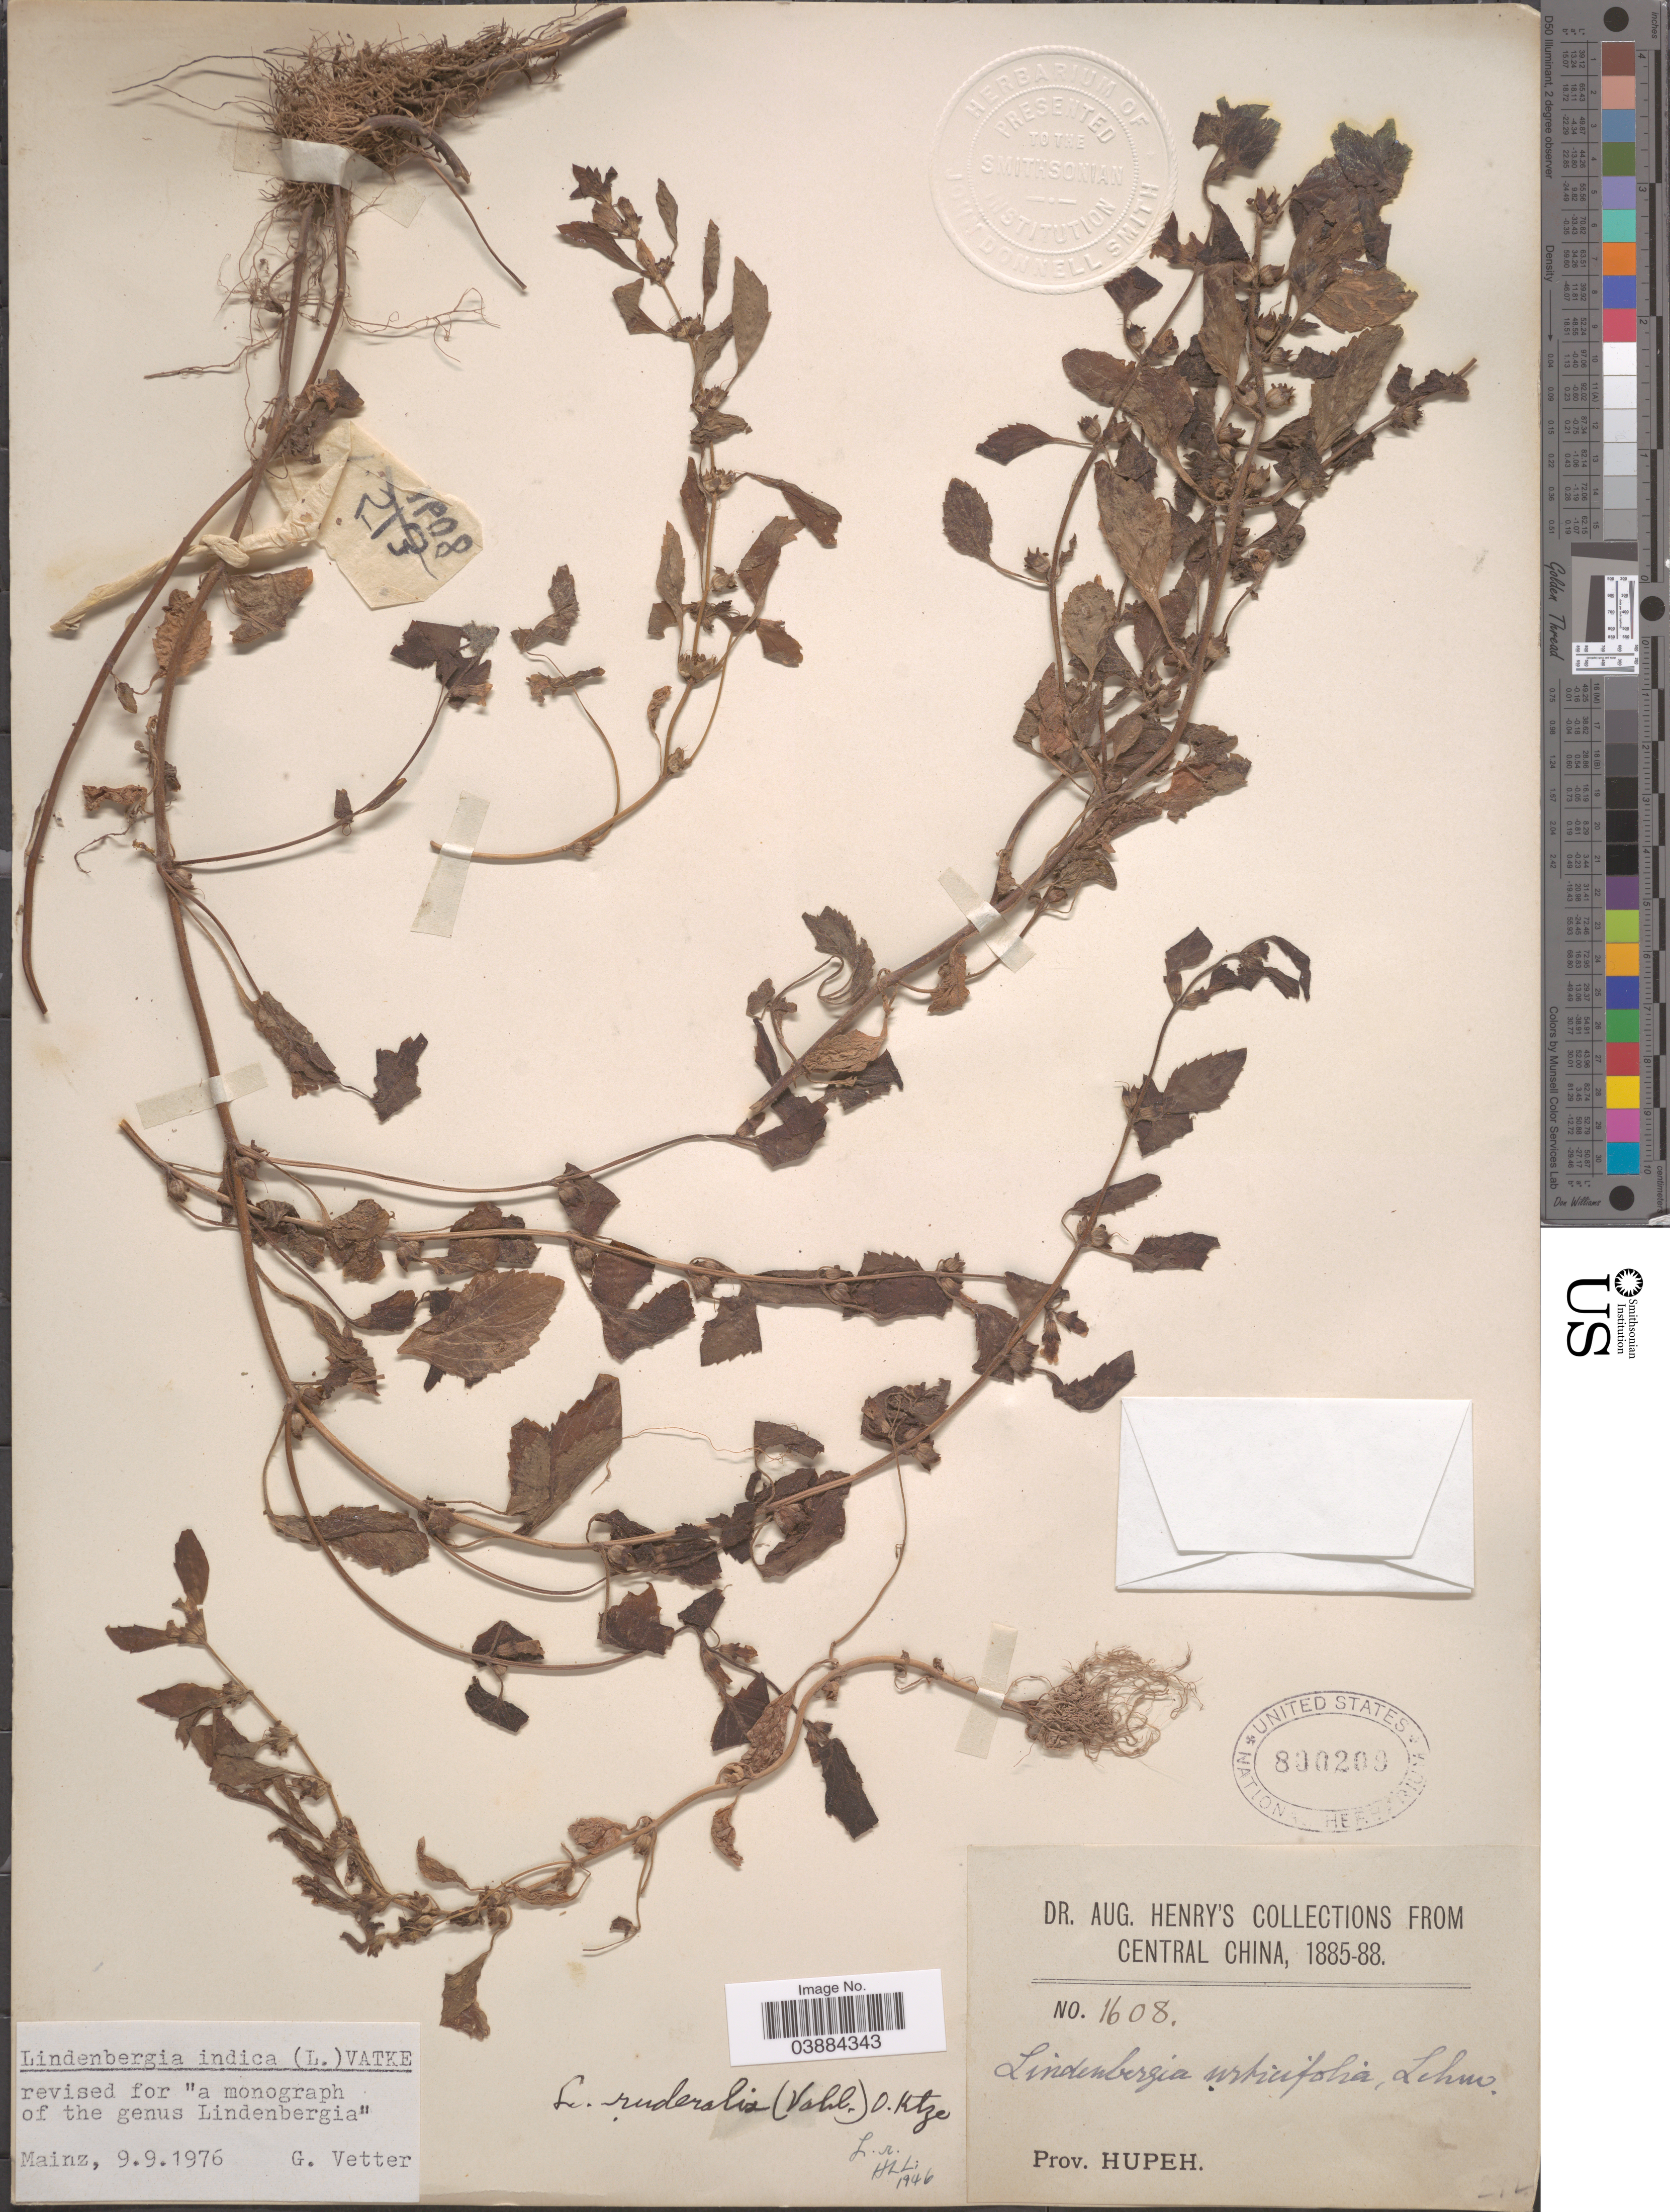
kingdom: Plantae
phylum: Tracheophyta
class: Magnoliopsida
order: Lamiales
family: Orobanchaceae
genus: Lindenbergia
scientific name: Lindenbergia indica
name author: (L.) Vatke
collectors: A. Henry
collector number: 1608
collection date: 1885/1888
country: China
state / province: Hubei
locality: Central China. Prov. Hupeh.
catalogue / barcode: US 800209